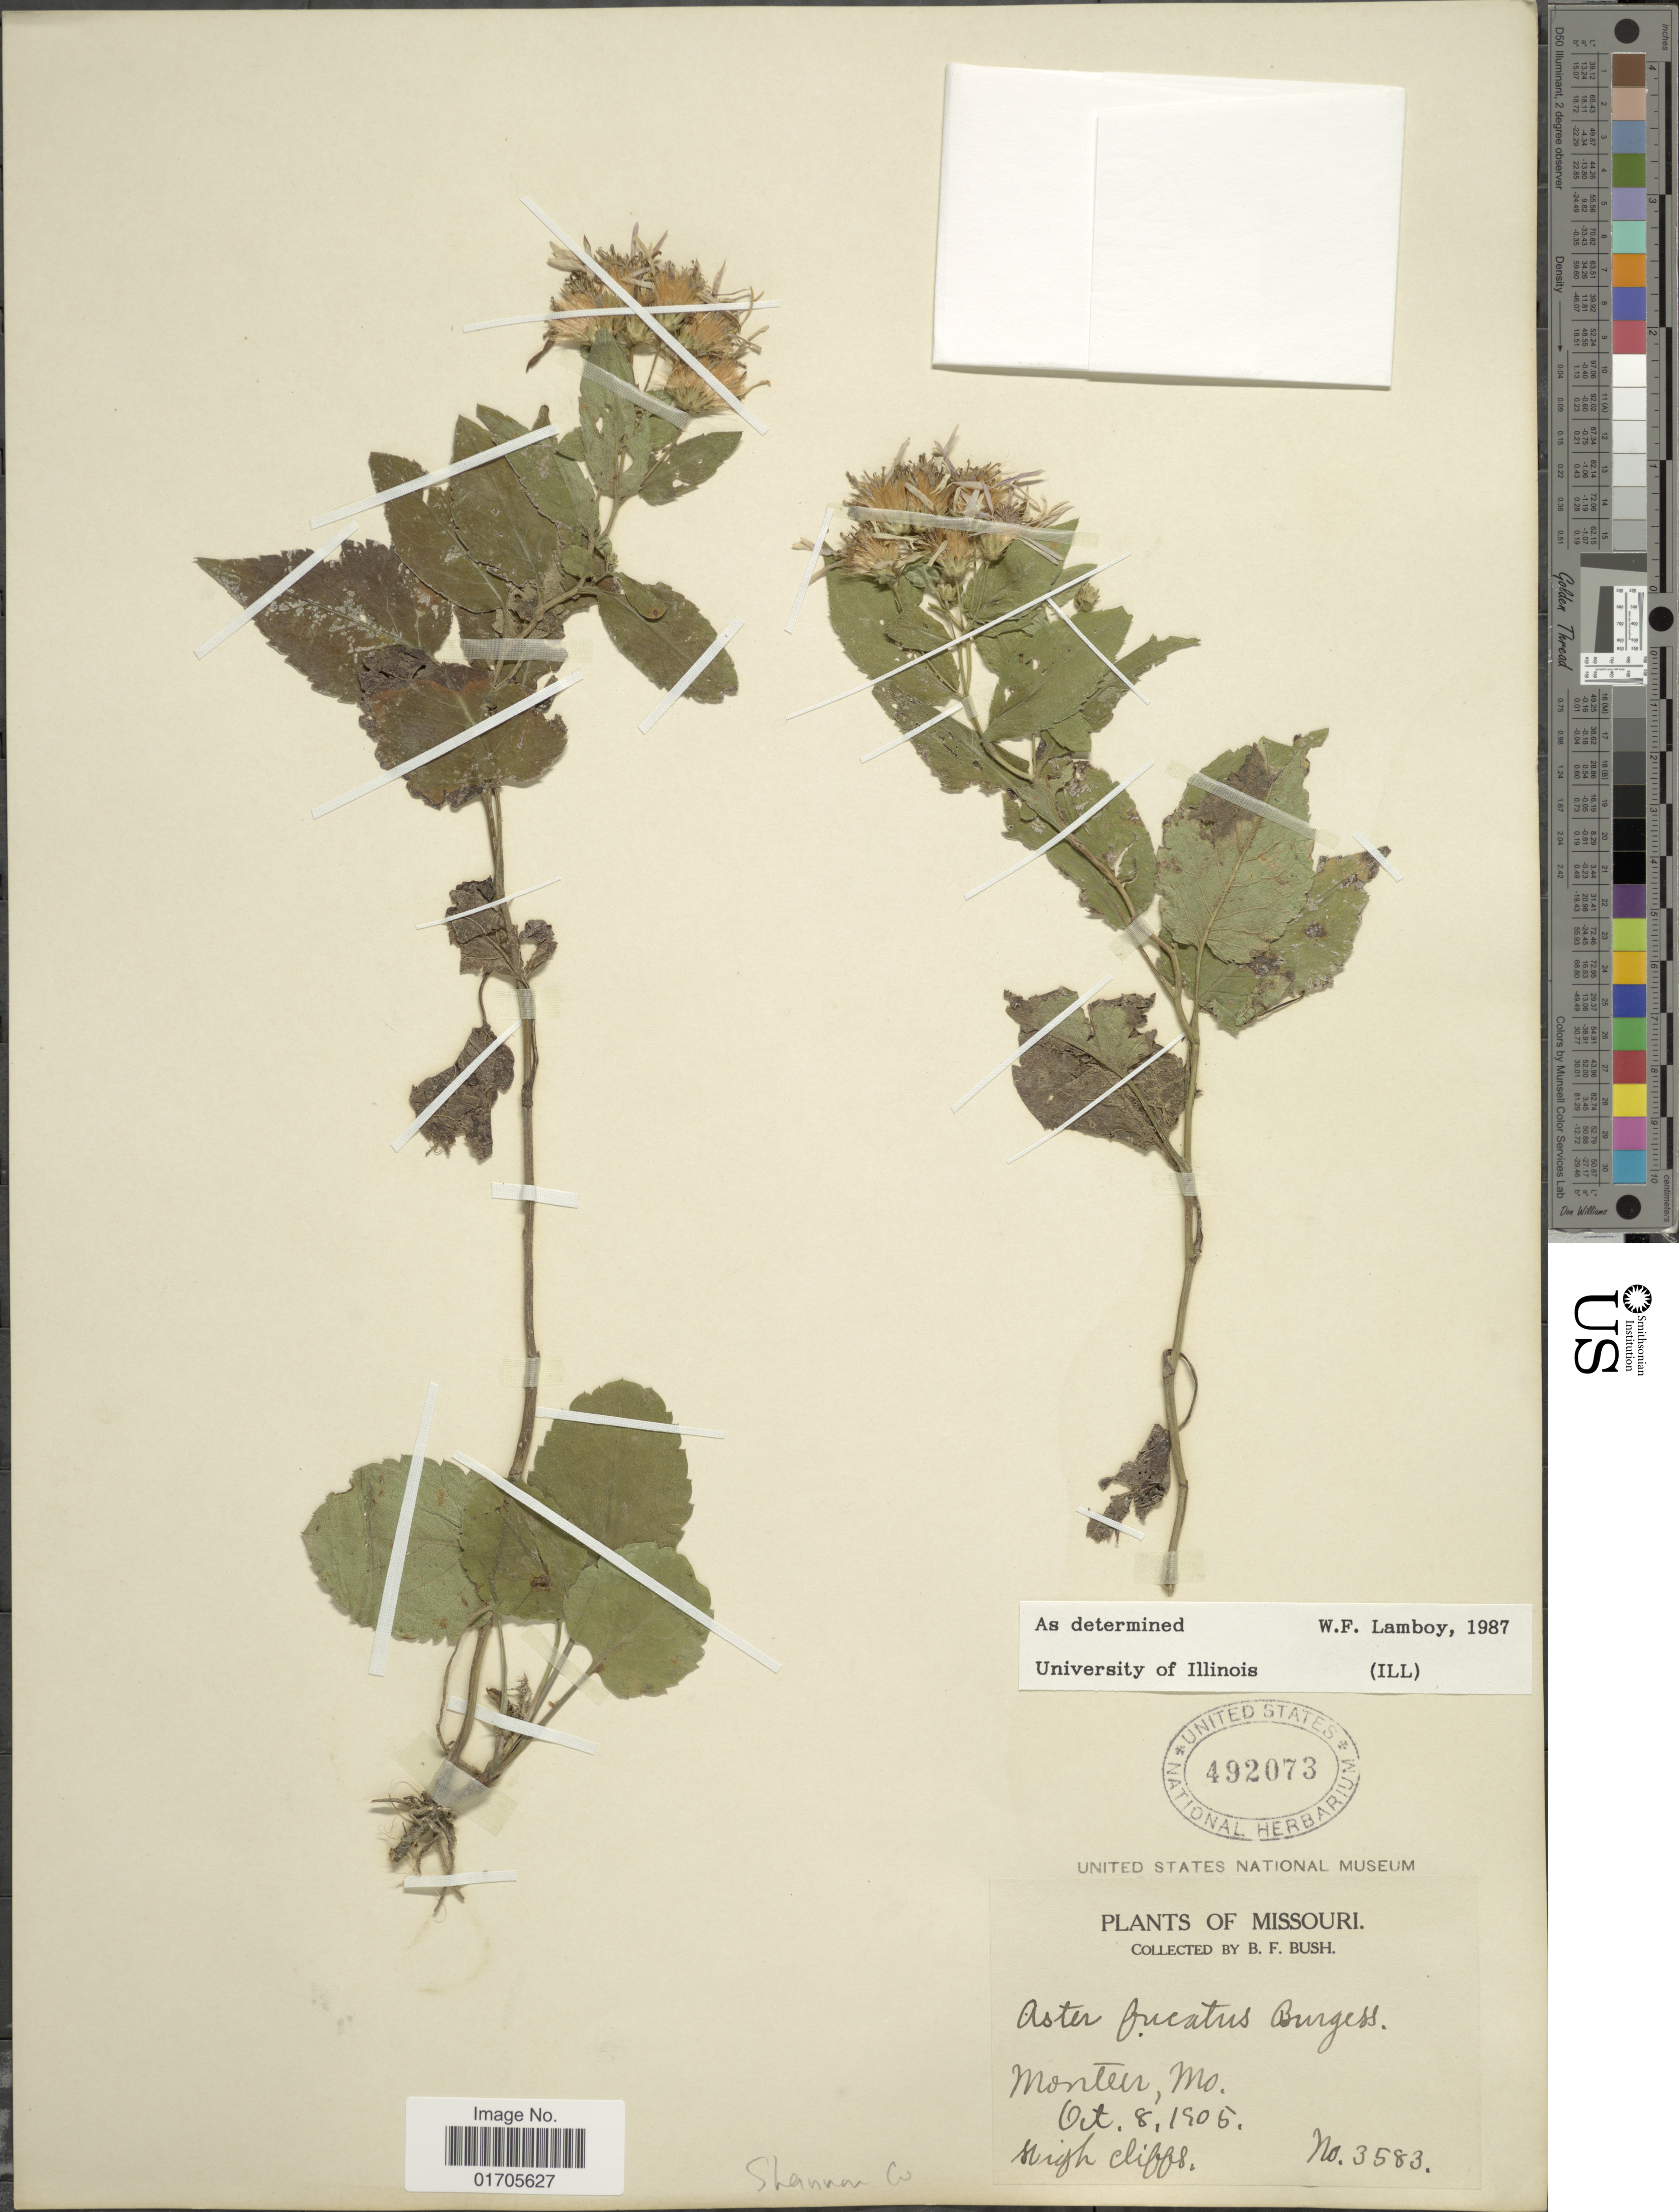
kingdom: Plantae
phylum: Tracheophyta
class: Magnoliopsida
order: Asterales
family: Asteraceae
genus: Eurybia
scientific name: Eurybia furcata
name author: G.L. Nesom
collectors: B. F. Bush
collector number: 3583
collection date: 1905-10-08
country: United States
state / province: Missouri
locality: Monteer, Mo. Shannon Co.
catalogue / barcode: US 492073